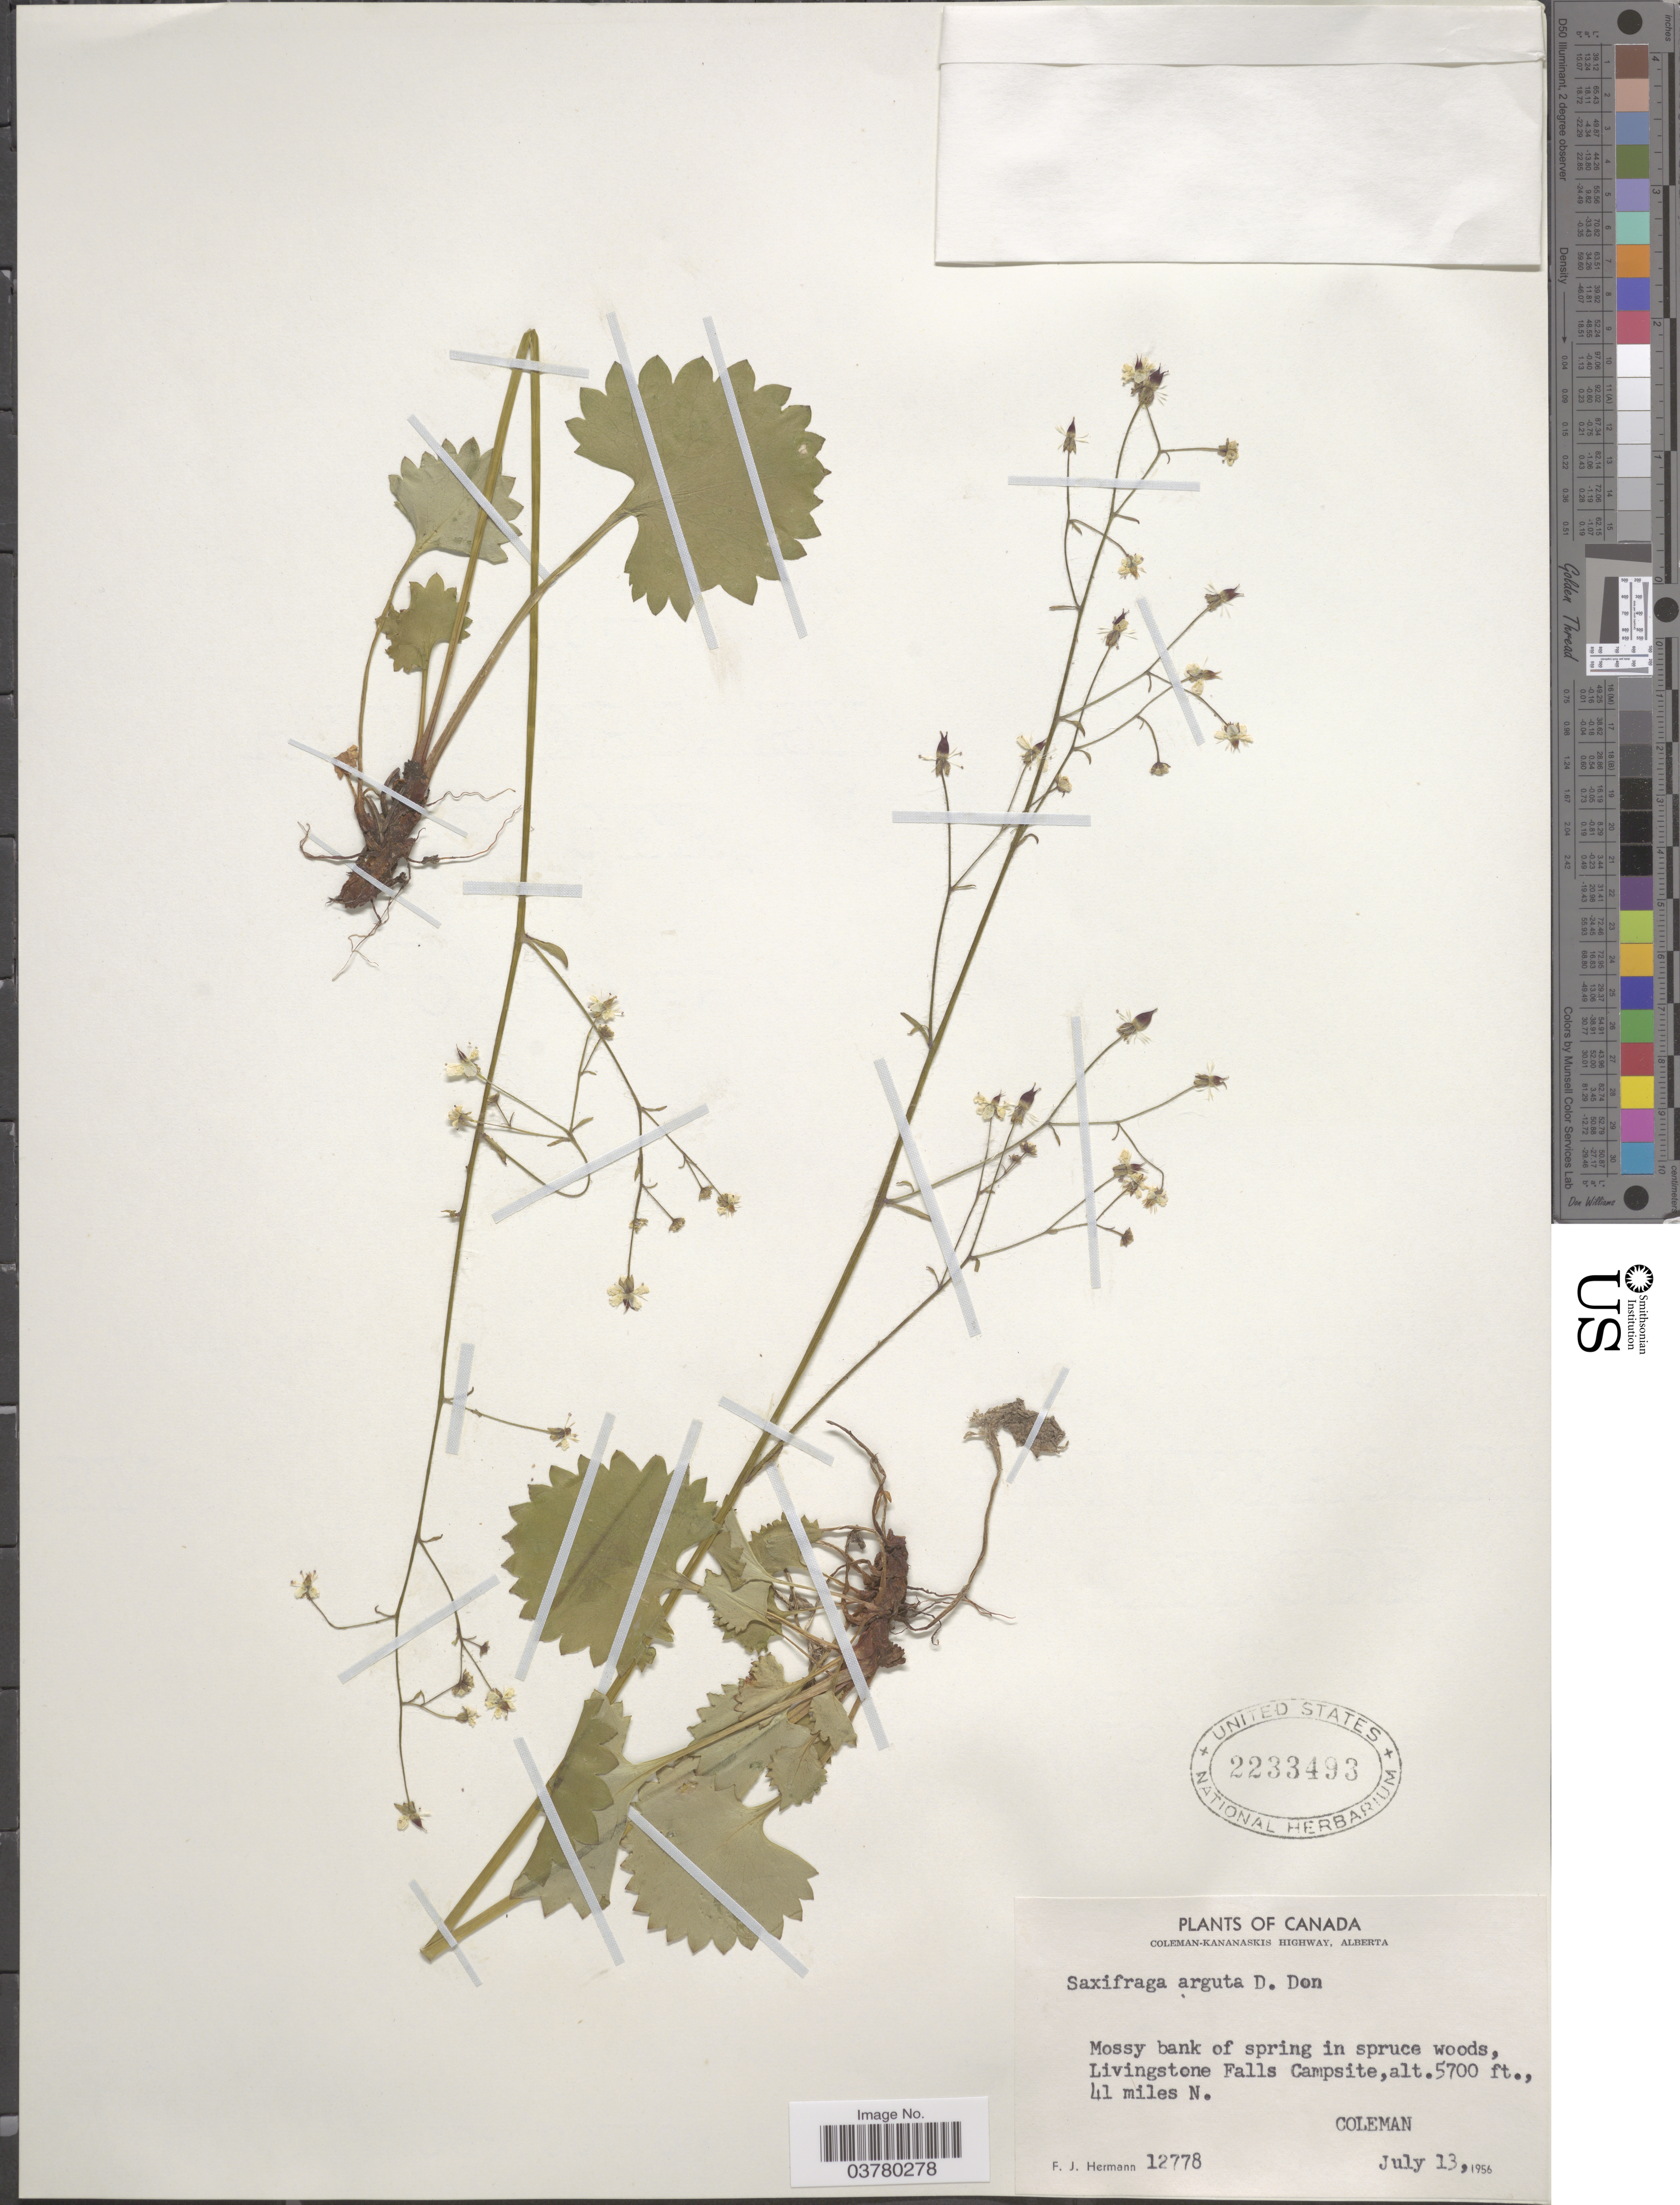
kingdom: Plantae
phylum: Tracheophyta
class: Magnoliopsida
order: Saxifragales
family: Saxifragaceae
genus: Micranthes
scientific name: Micranthes odontoloma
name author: (Piper) A. Heller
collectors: F. J. Hermann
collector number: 12778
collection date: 1956-07-13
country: Canada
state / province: Alberta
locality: Coleman-Kananaskis Highway. Livingstone Falls Campsite, 41 miles N. Coleman.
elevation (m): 1737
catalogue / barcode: US 2233493